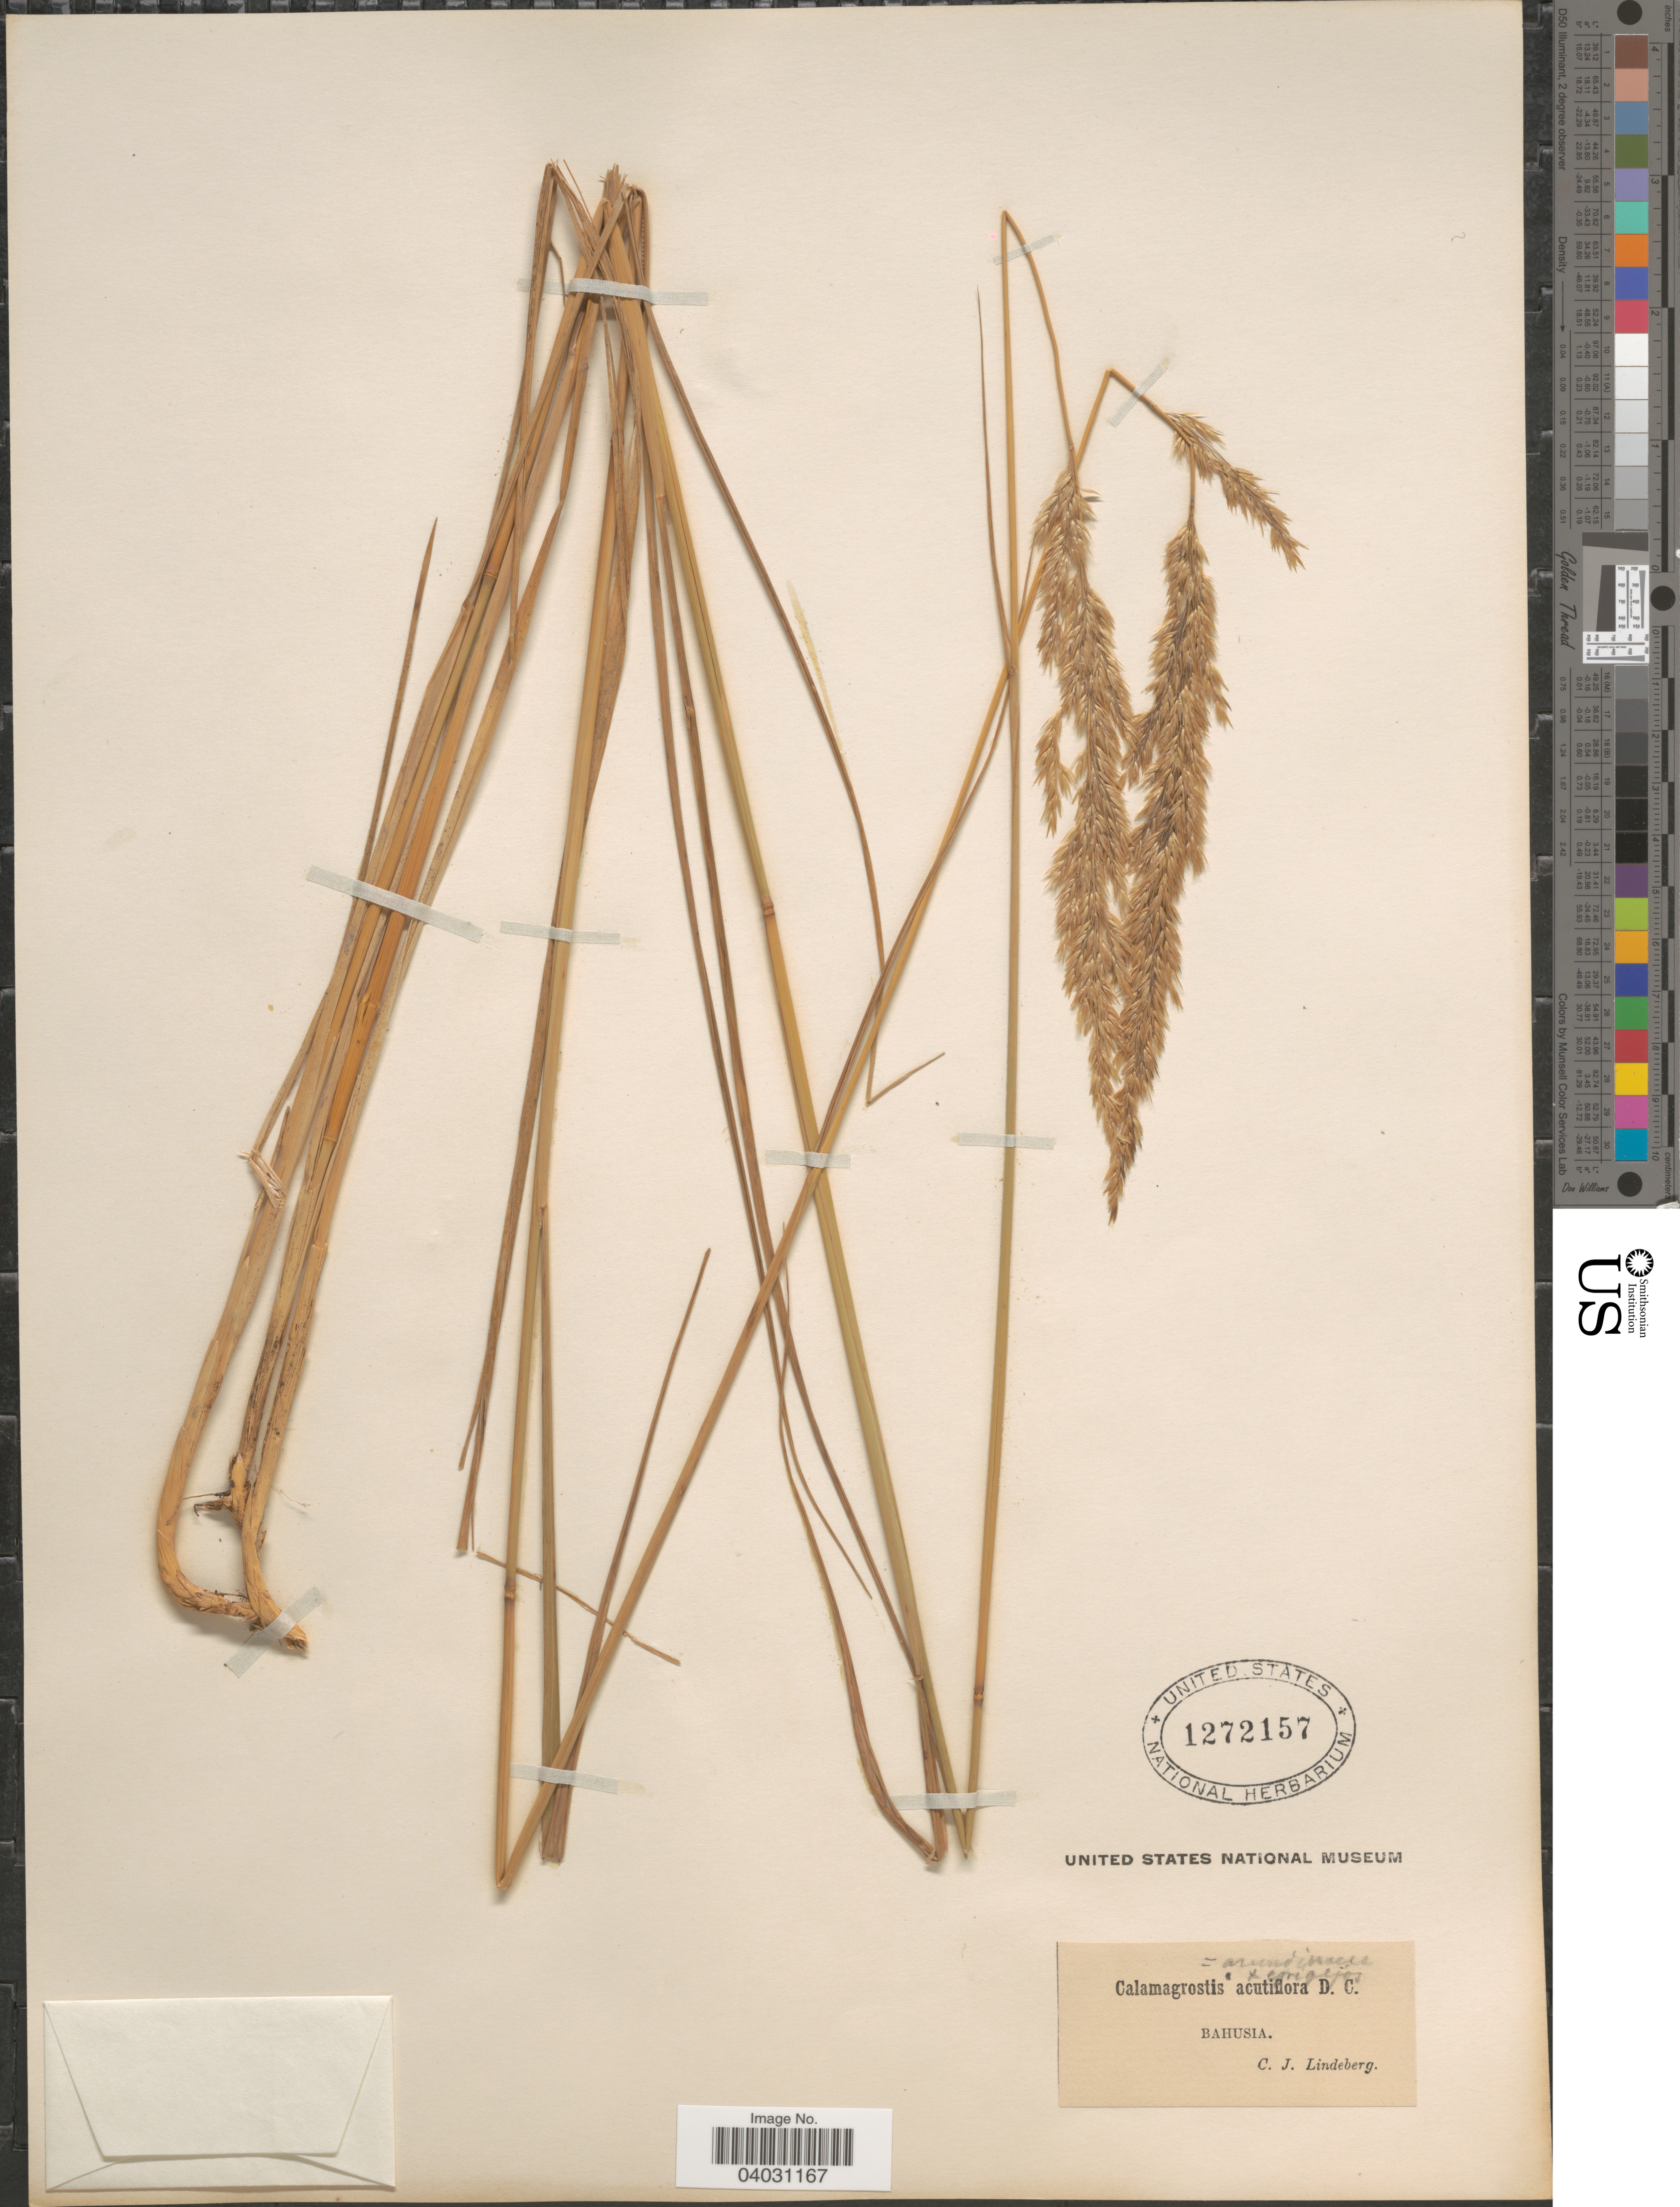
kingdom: Plantae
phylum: Tracheophyta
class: Liliopsida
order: Poales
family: Poaceae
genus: Calamagrostis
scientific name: Calamagrostis arundinacea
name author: (L.) Roth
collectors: C. Lindeberg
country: Sweden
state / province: Västra Götaland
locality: Bahusia.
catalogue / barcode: US 1272157